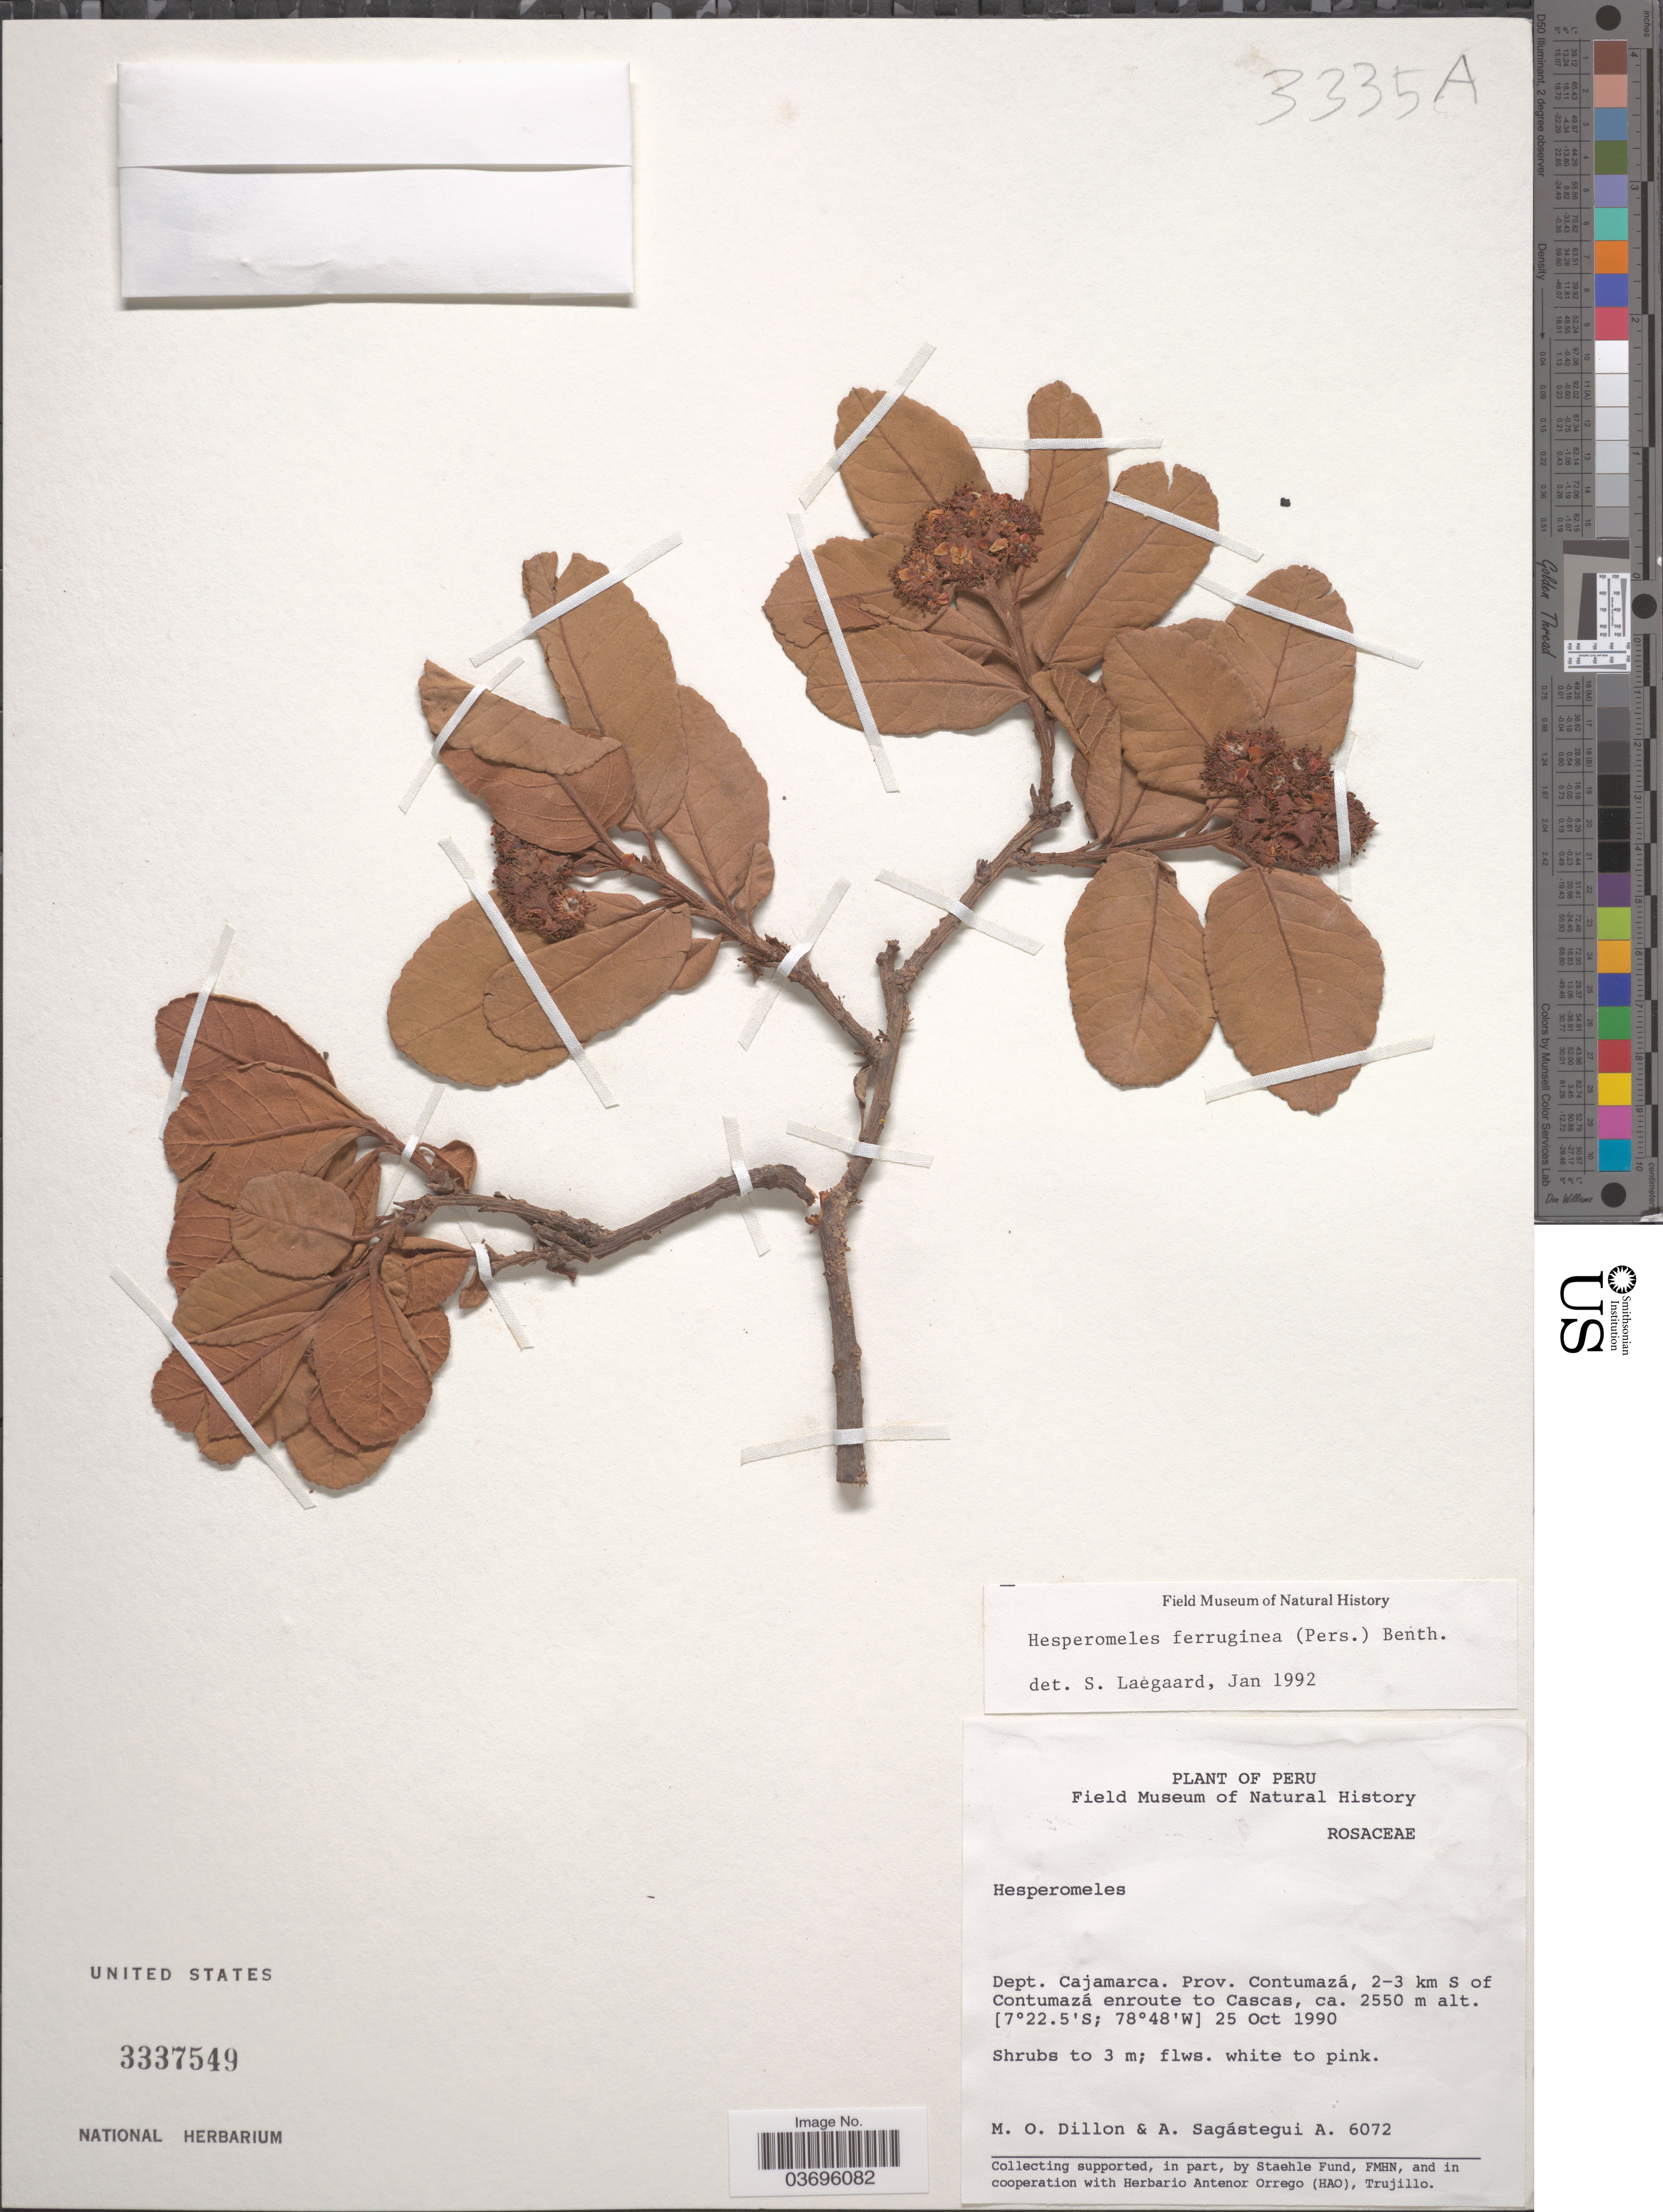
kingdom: Plantae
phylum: Tracheophyta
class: Magnoliopsida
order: Rosales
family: Rosaceae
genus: Hesperomeles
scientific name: Hesperomeles ferruginea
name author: (Juss. ex Pers.) Benth.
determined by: Lægaard, S.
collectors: M. O. Dillon & A. Sagástegui A.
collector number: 6072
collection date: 1990-10-25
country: Peru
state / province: Cajamarca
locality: Dept. Cajamarca. Prov. Contumazá, 2-3 km S of Contumazá enroute to Cascas.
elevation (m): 2550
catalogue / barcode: US 3337549